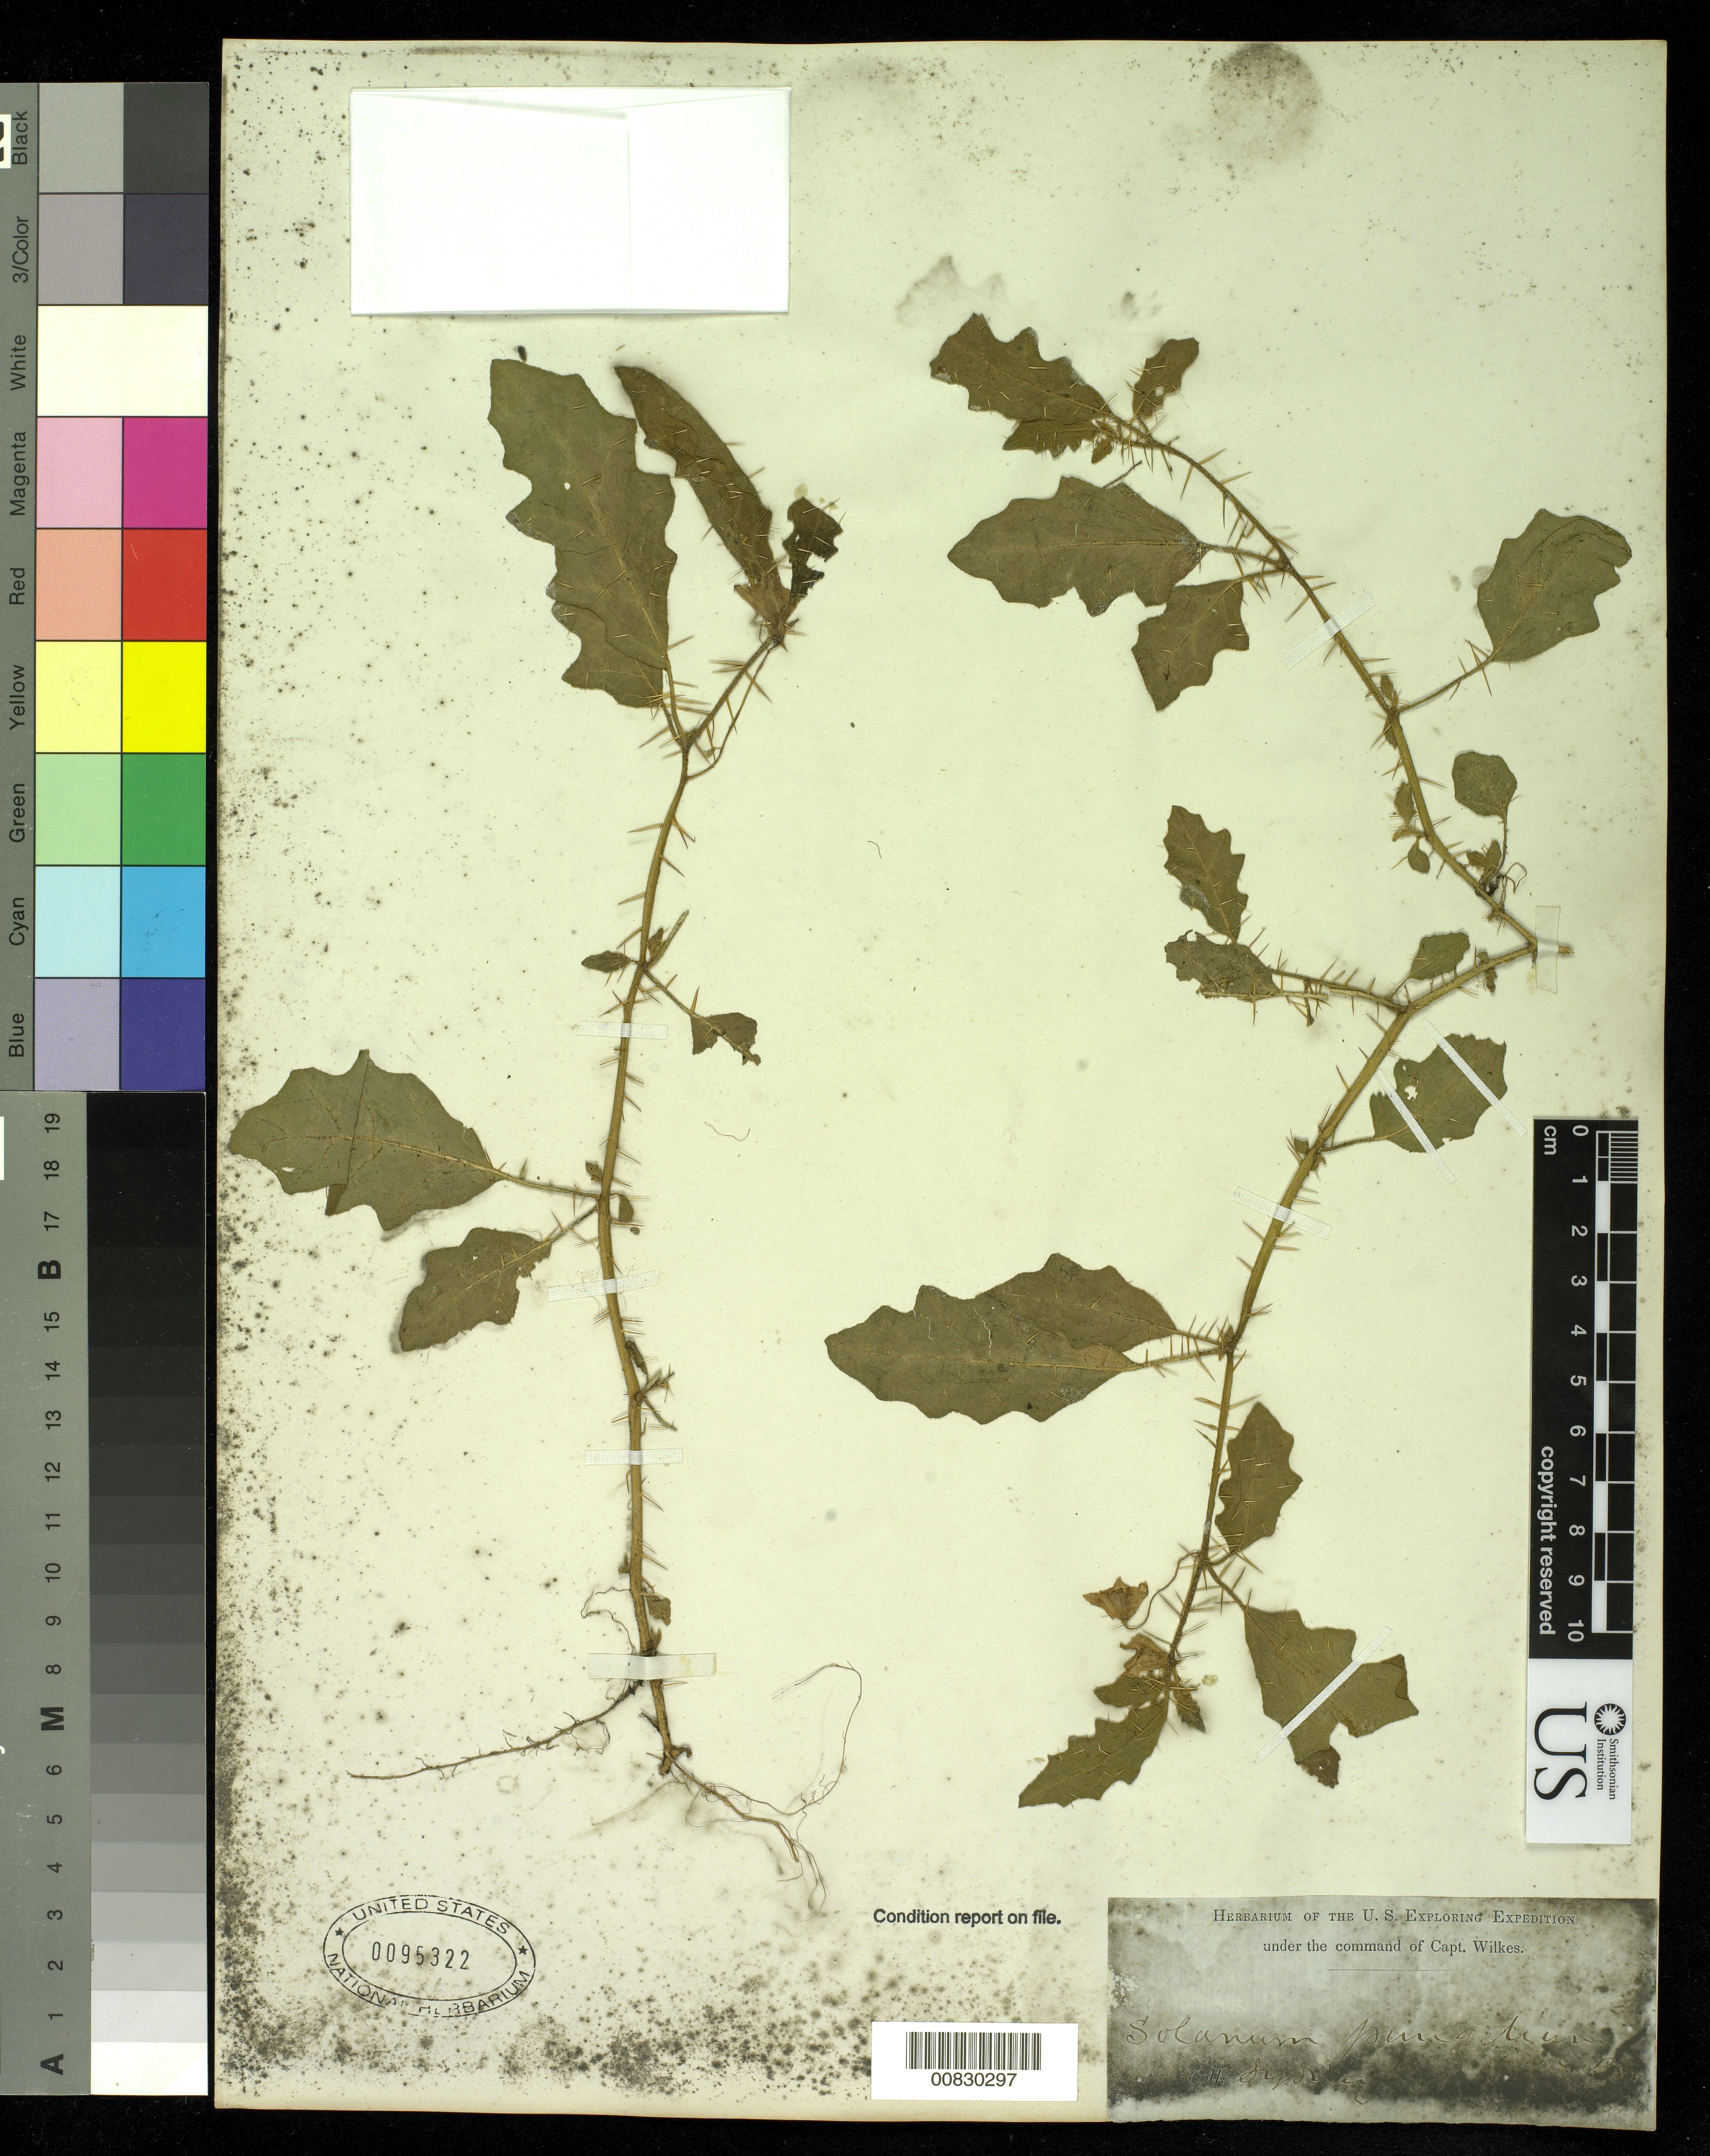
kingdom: Plantae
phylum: Tracheophyta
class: Magnoliopsida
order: Solanales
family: Solanaceae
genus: Solanum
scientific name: Solanum pungetium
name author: R. Br.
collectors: Wilkes Explor. Exped.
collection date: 1838/1842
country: Australia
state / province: New South Wales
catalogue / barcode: US 95322